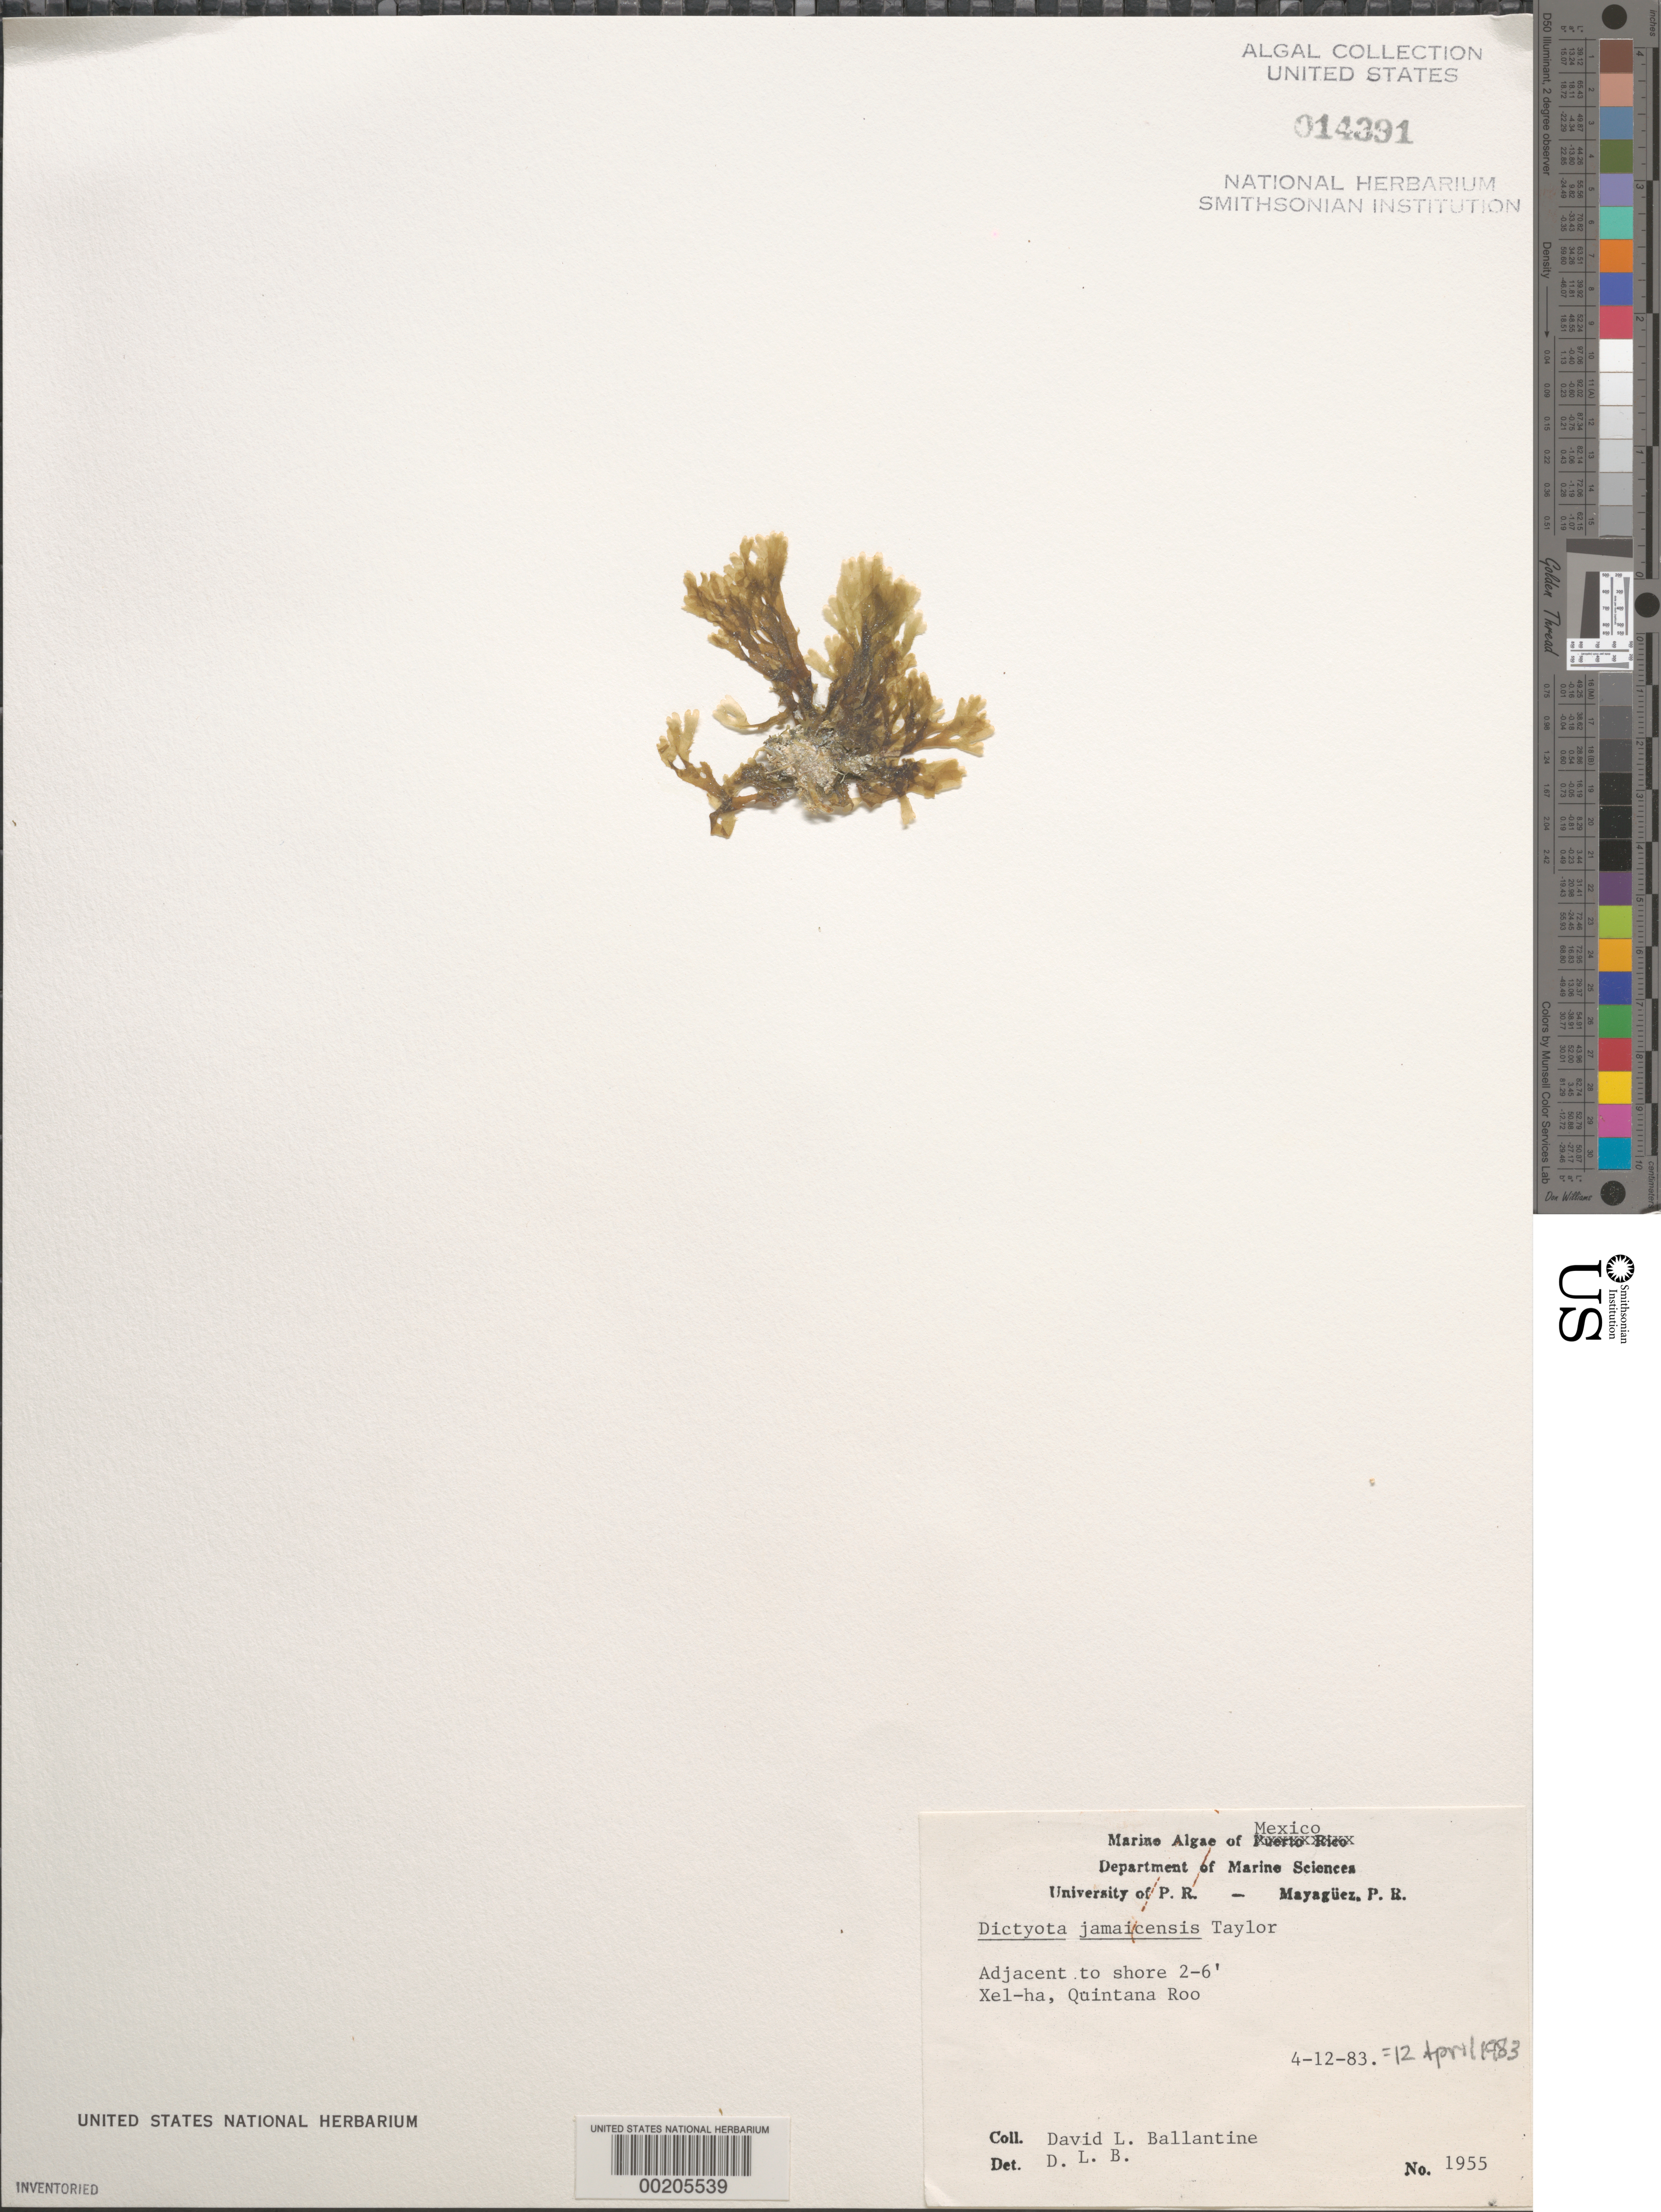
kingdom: Chromista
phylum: Ochrophyta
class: Phaeophyceae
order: Dictyotales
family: Dictyotaceae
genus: Dictyota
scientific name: Dictyota jamaicensis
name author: W.R. Taylor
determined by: Ballantine, D. L.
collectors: D.L. Ballantine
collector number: DLB 1955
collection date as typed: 12 Apr 1983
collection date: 1983-04-12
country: Mexico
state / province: Quintana Roo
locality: Xel-ha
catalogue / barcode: US 14391